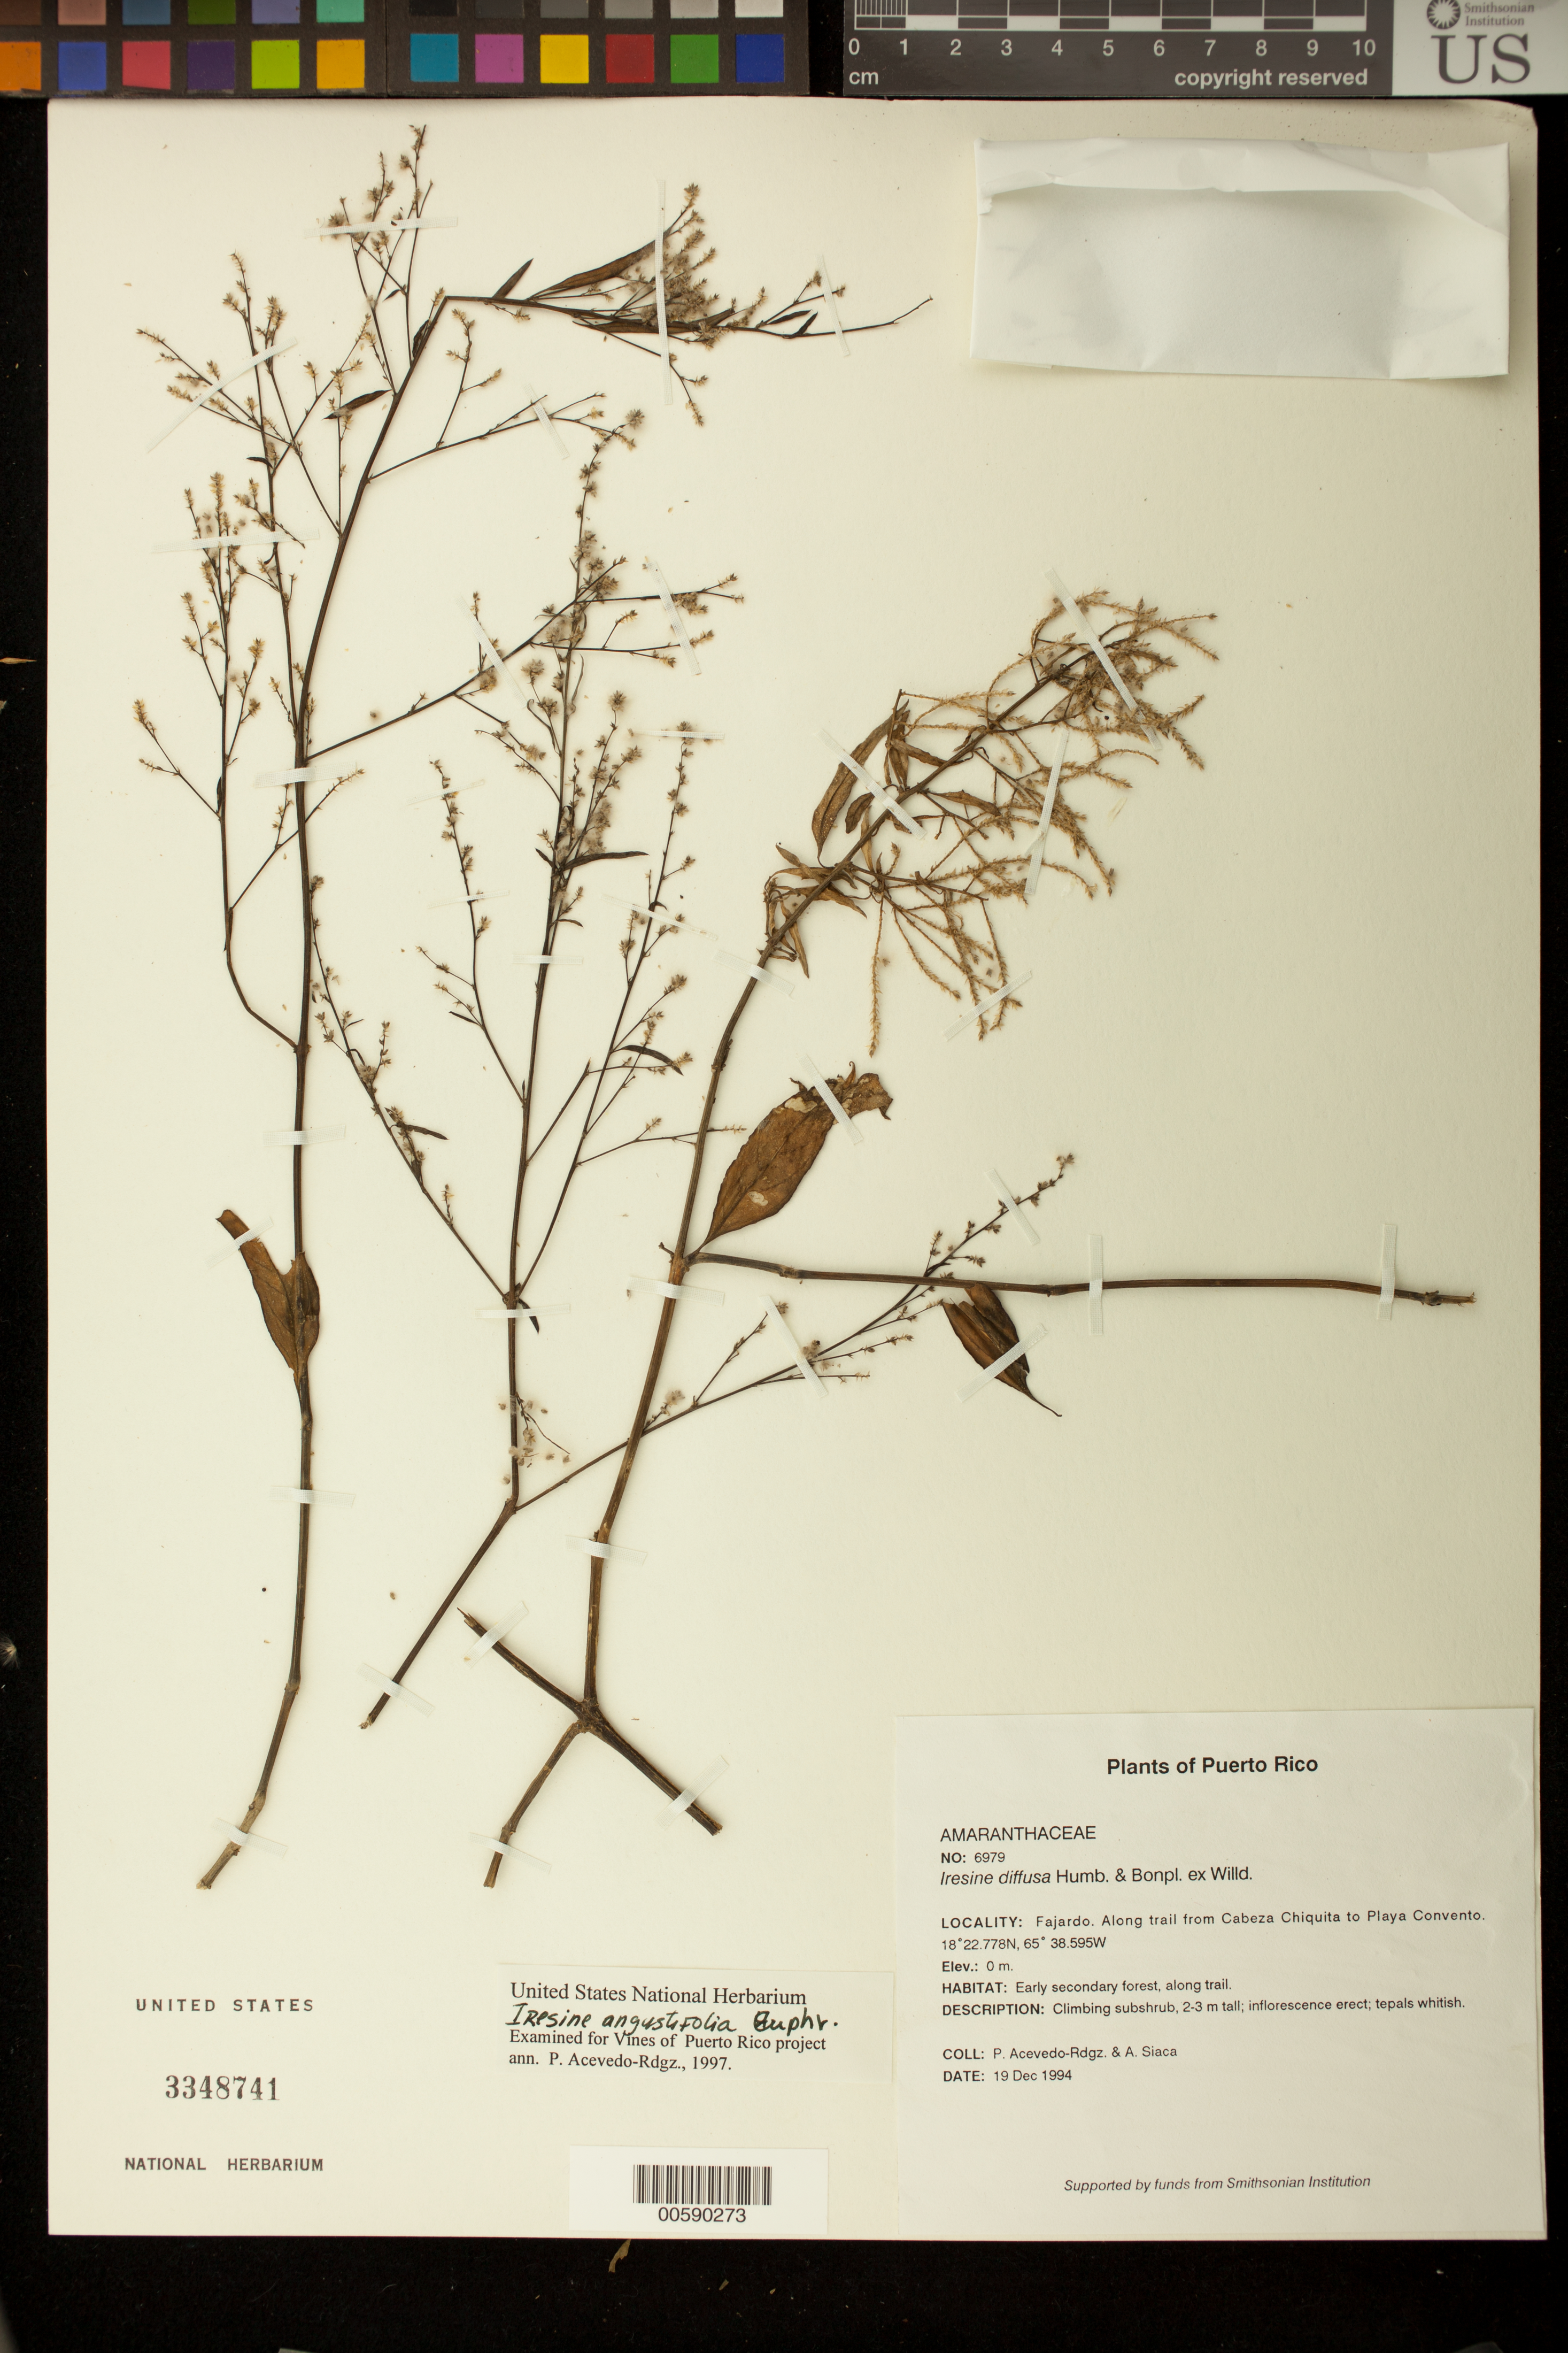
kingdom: Plantae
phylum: Tracheophyta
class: Magnoliopsida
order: Caryophyllales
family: Amaranthaceae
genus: Iresine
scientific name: Iresine angustifolia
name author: Euphrasén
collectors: P. Acevedo-Rodr. & A. Siaca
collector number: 6979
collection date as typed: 19 Dec 1994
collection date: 1994-12-19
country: Puerto Rico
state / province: Fajardo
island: Puerto Rico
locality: Fajardo; Along trail from Cabeza Chiquita to Playa Convento.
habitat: Early secondary forest, along trail.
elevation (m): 0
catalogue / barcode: US 3348741